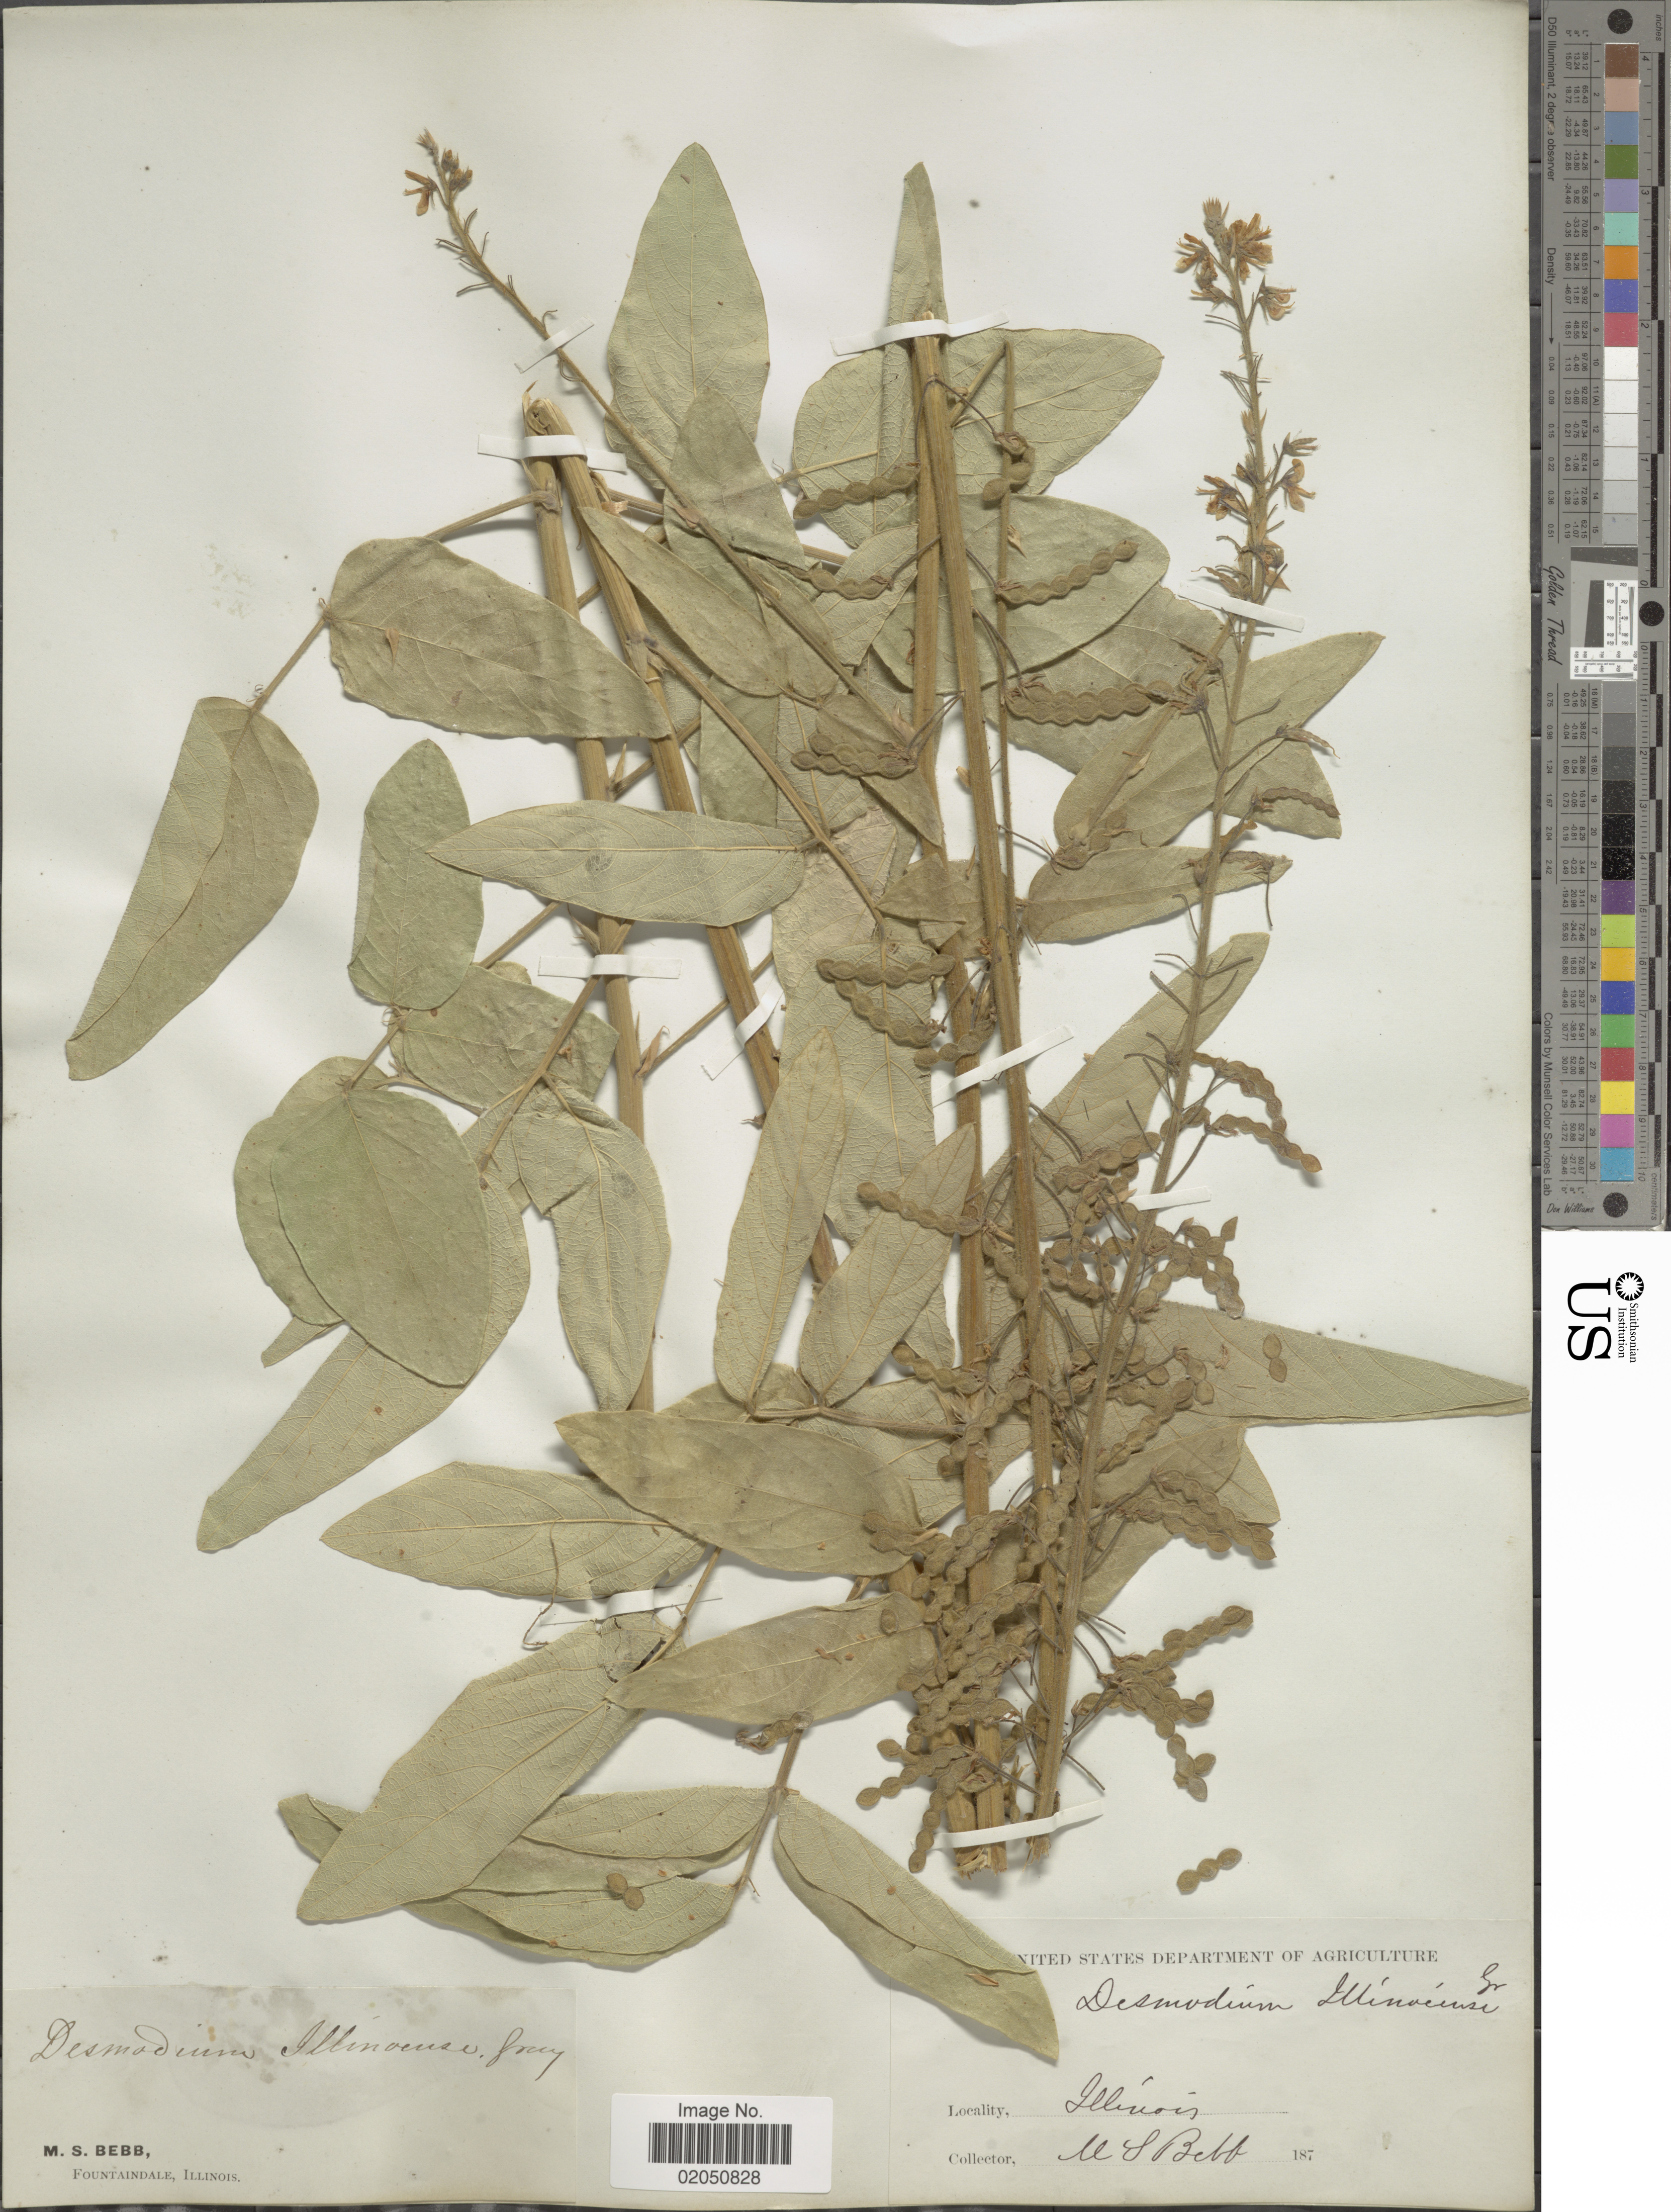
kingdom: Plantae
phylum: Tracheophyta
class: Magnoliopsida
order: Fabales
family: Fabaceae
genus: Desmodium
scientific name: Desmodium illinoense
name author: A. Gray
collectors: M. Bebb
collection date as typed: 187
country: United States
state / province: Illinois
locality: Fountaindale